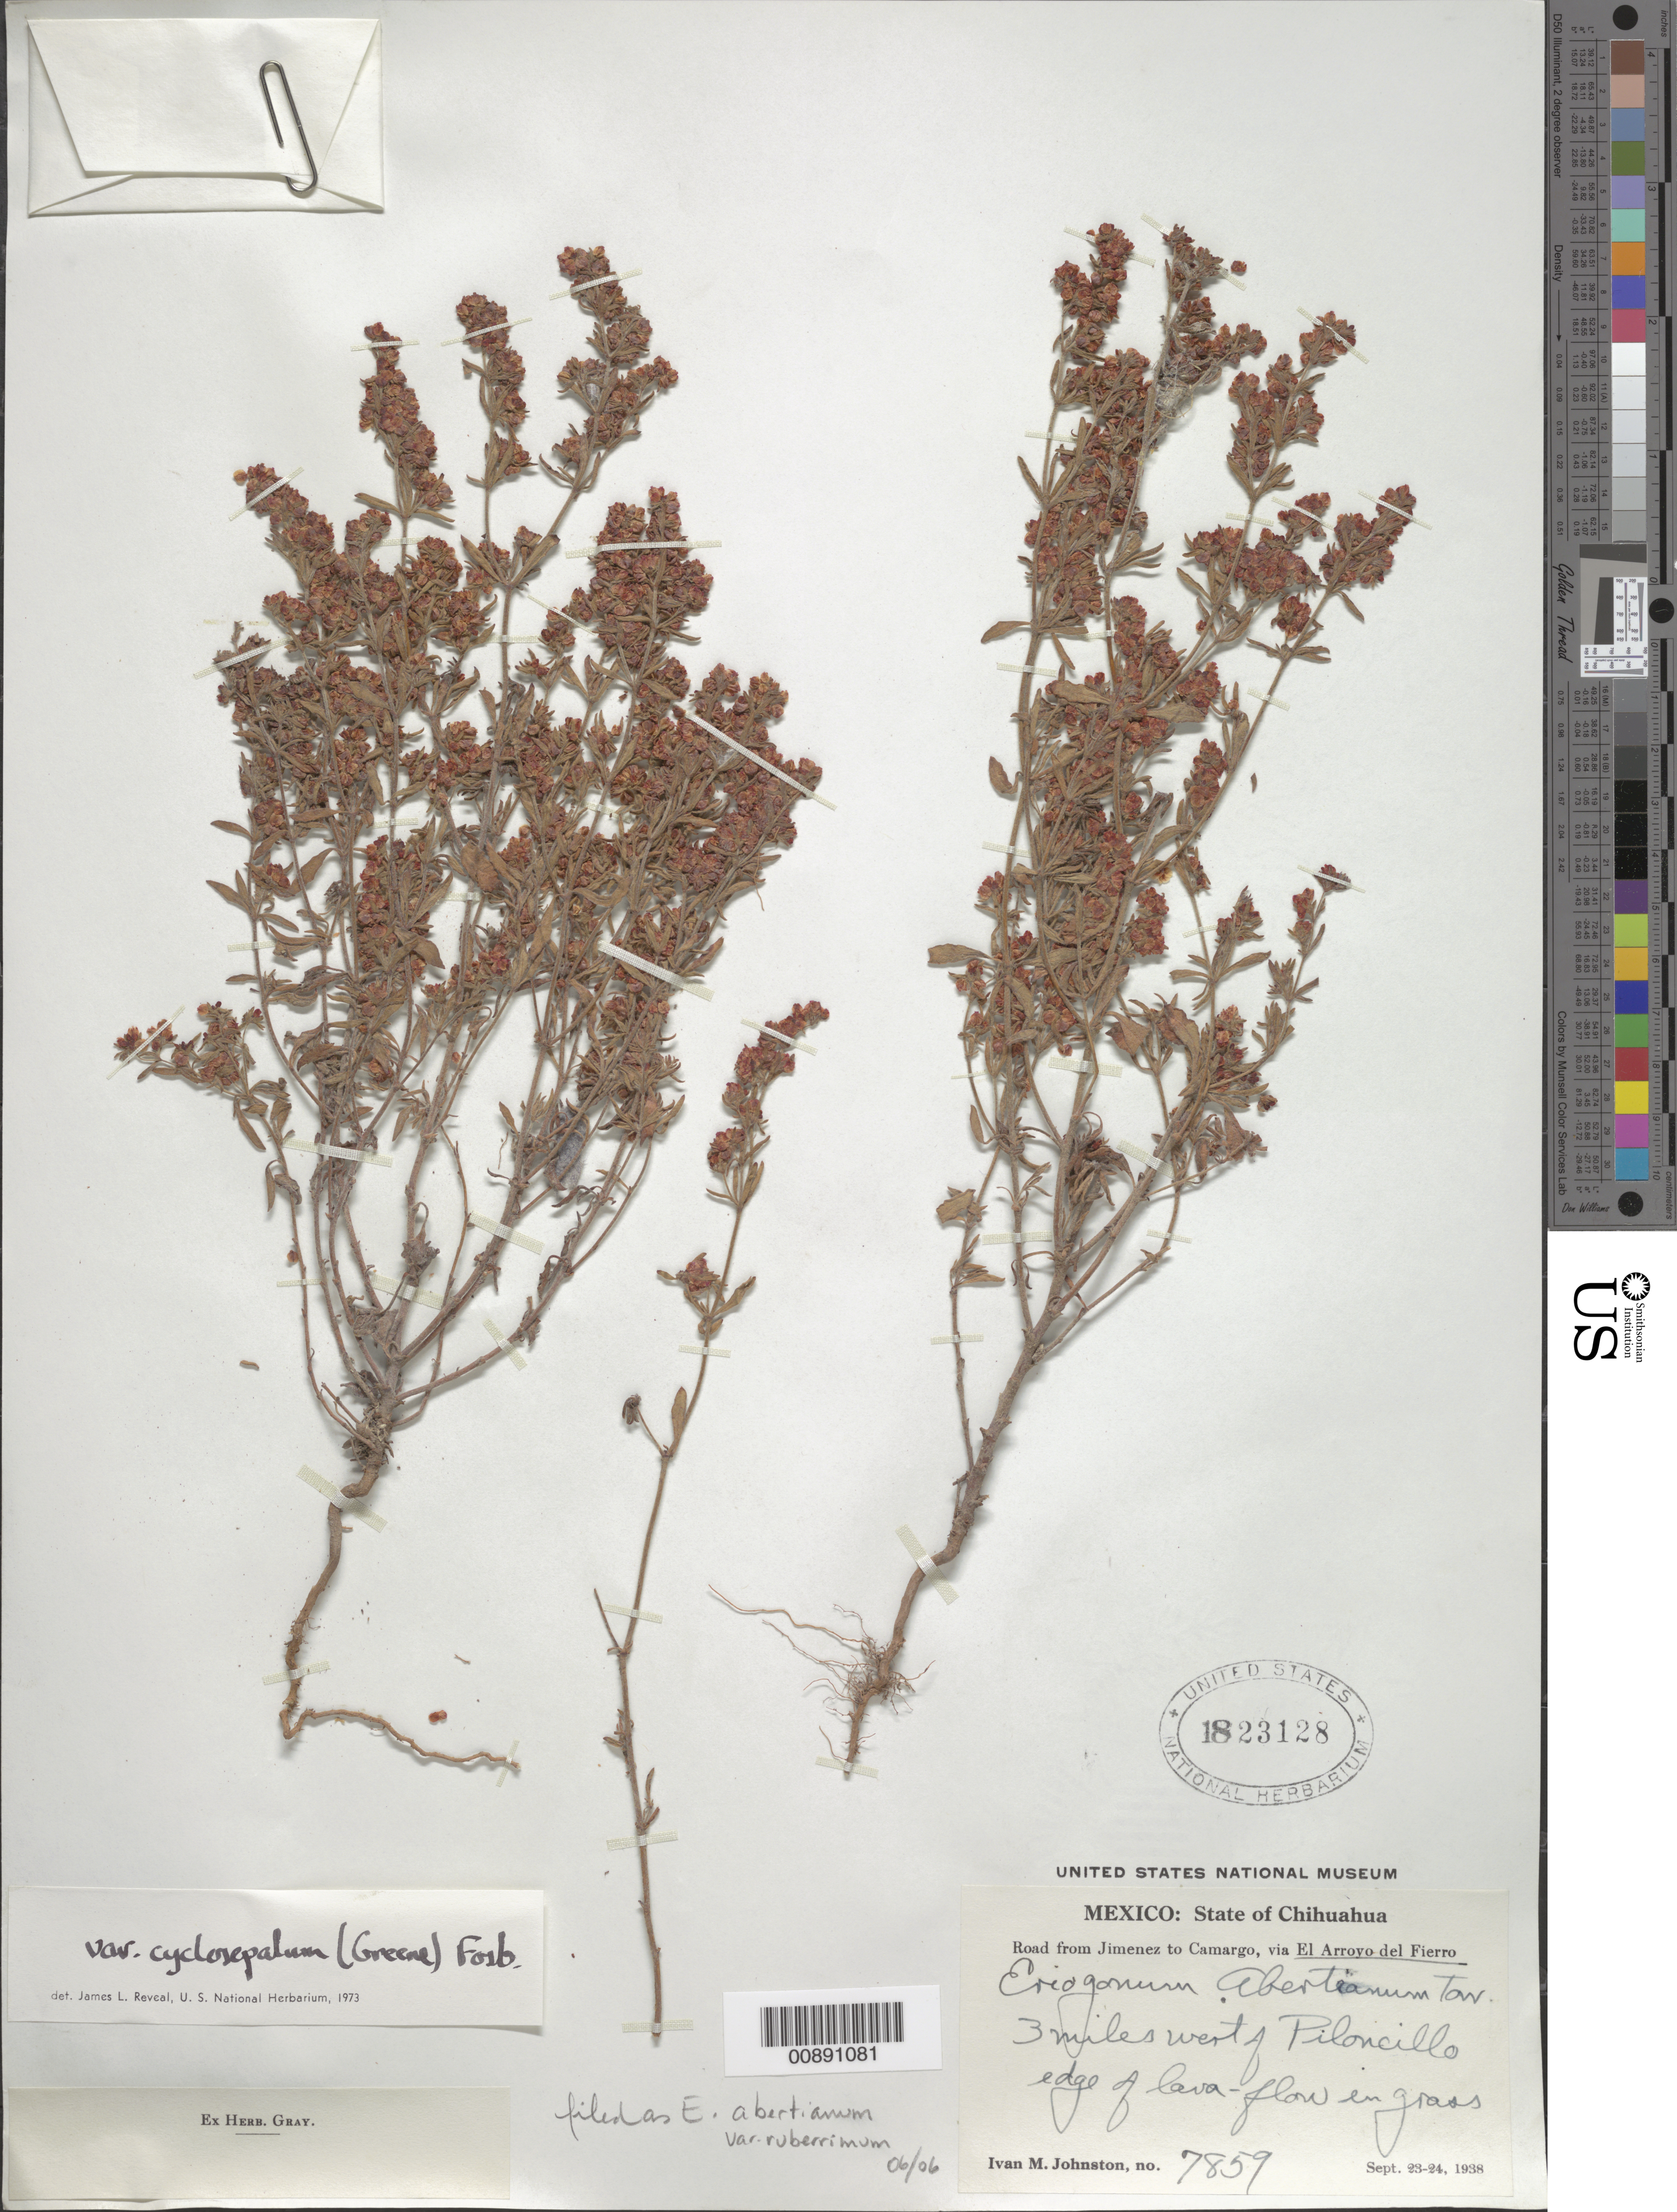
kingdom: Plantae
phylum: Tracheophyta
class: Magnoliopsida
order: Caryophyllales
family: Polygonaceae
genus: Eriogonum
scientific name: Eriogonum abertianum var. ruberrimum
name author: (Gand.) Gand.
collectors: I.M. Johnston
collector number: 7859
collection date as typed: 23 Sep 1938 to 24 Sep 1938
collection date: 1938-09-23/1938-09-24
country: Mexico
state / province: Chihuahua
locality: Road from Jiménez to Camargo, via El Arroyo del Fierro. 3 miles west of Piloncillo.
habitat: Edge of lava-flow in grass.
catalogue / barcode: US 1823128